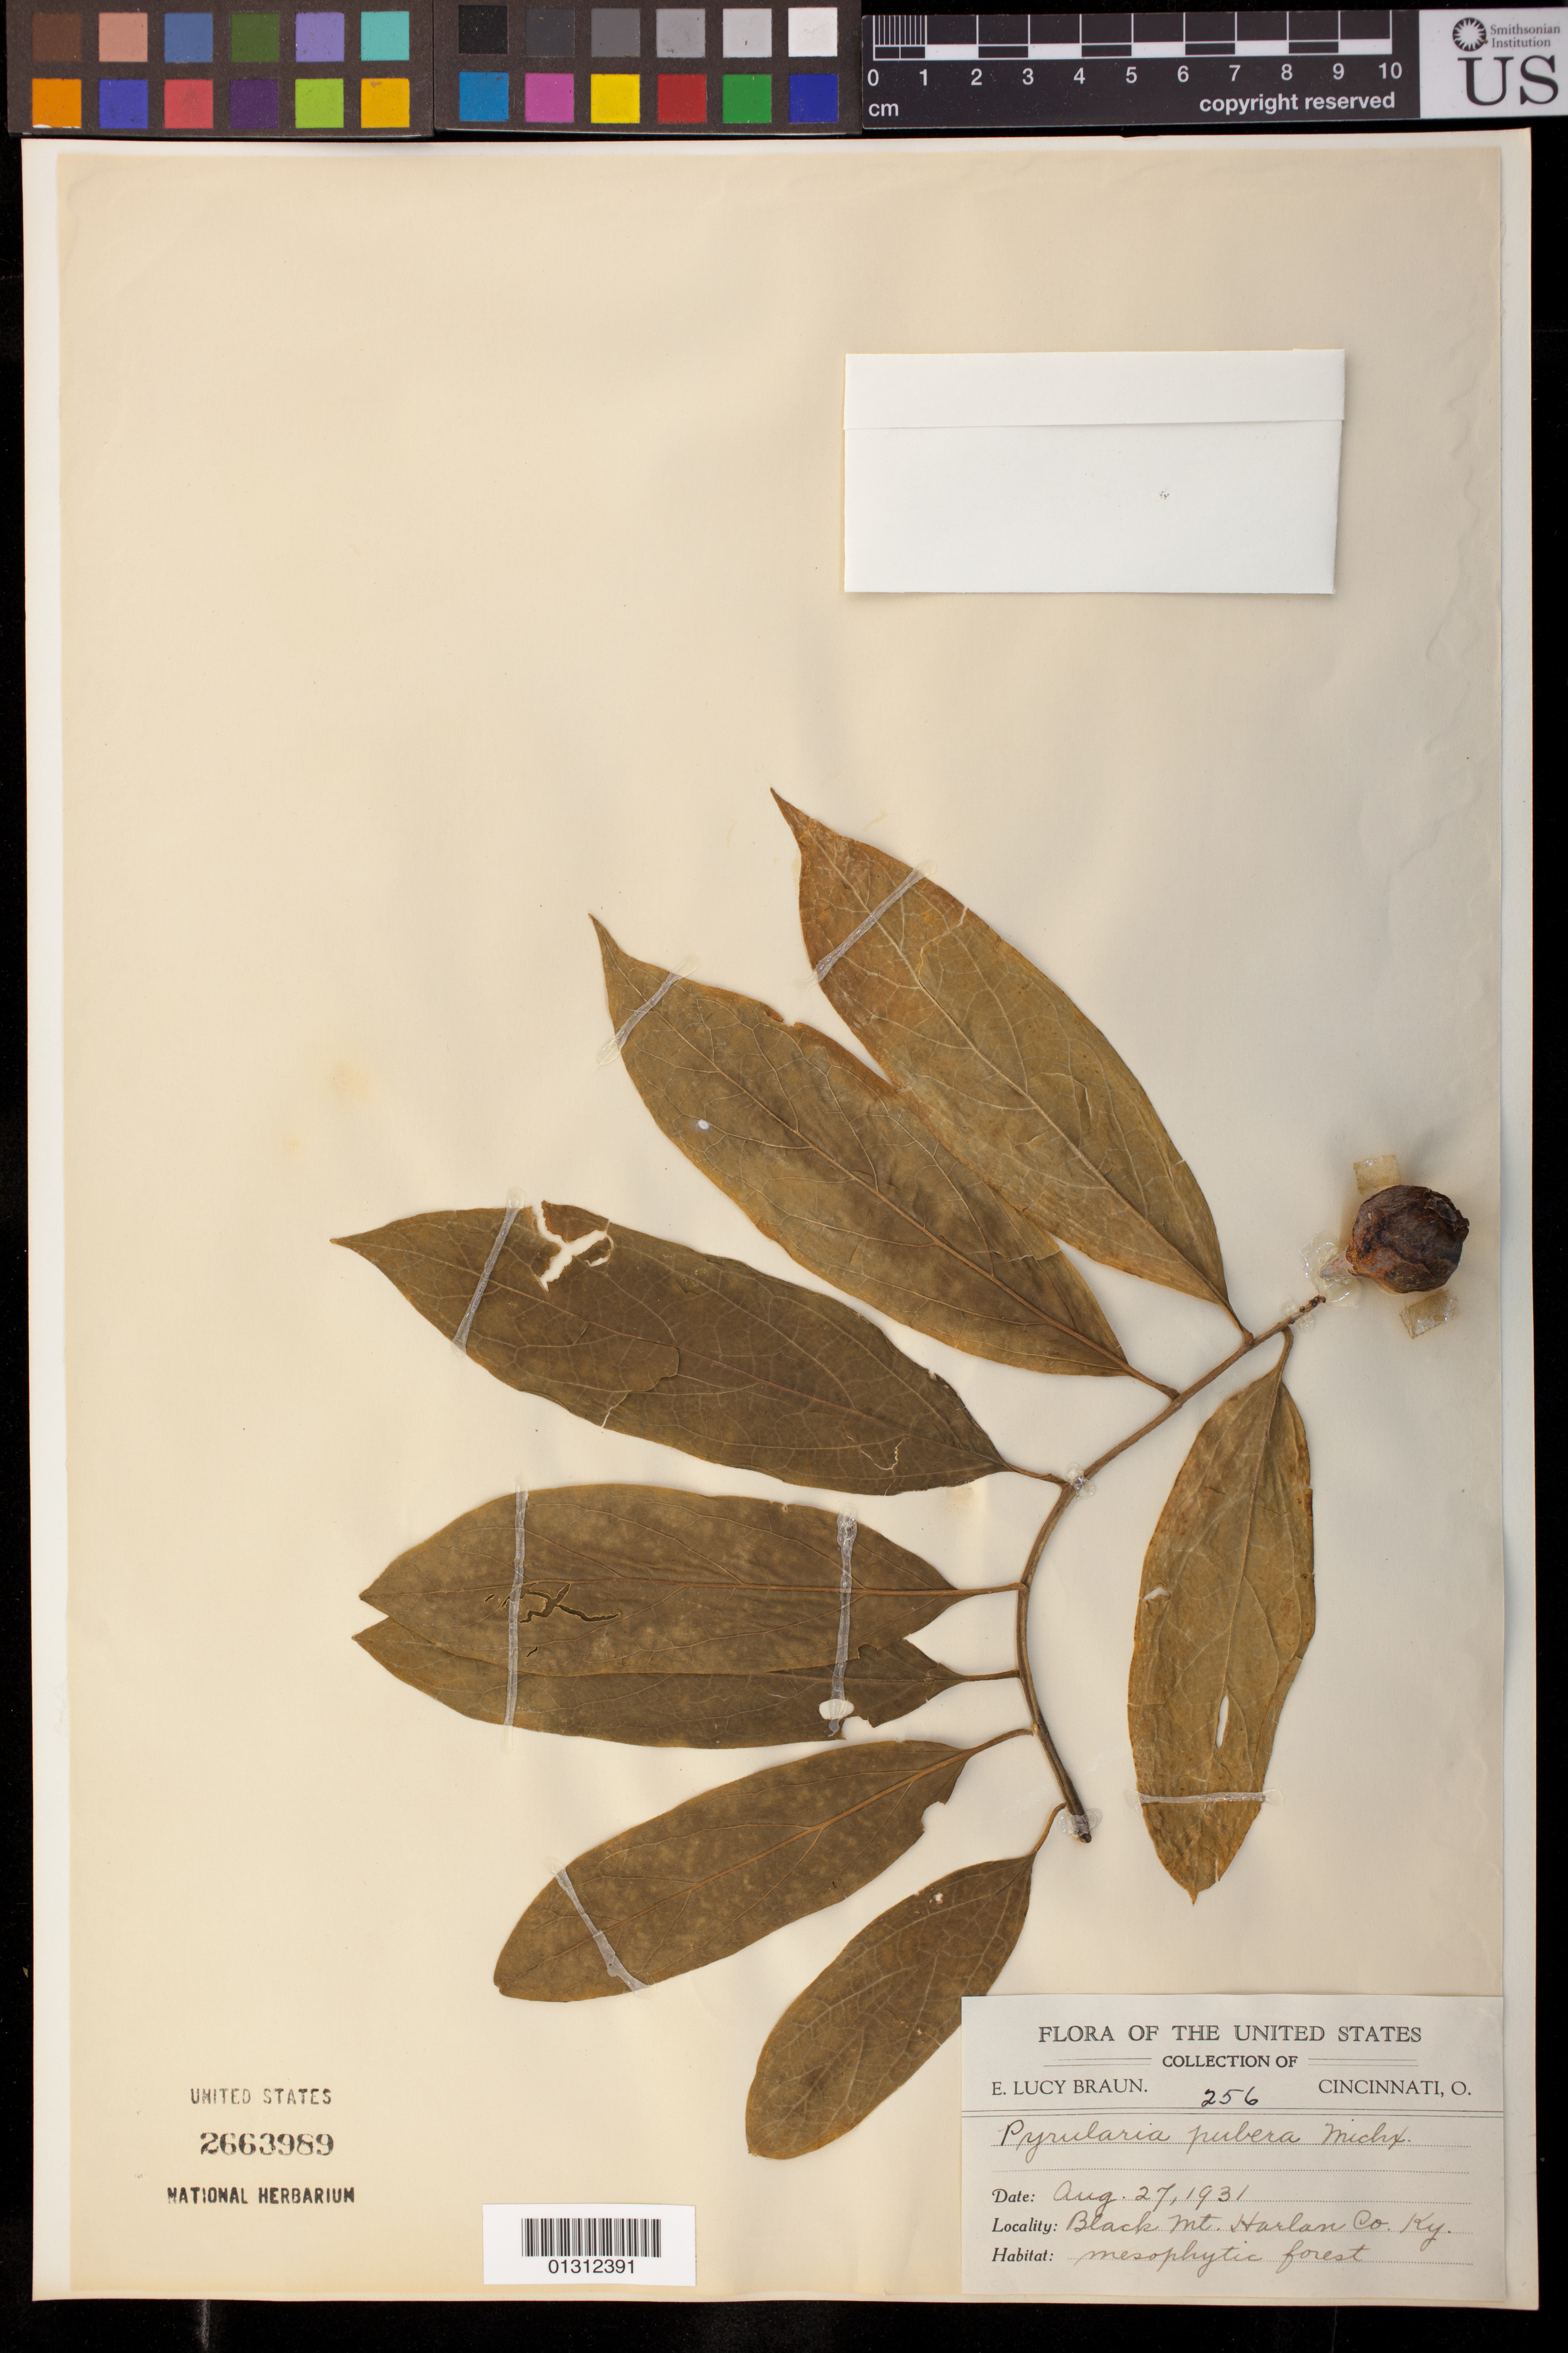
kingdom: Plantae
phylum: Tracheophyta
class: Magnoliopsida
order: Santalales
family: Cervantesiaceae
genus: Pyrularia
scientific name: Pyrularia pubera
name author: Michx.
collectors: E. L. Braun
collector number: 256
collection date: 1931-08-27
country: United States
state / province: Kentucky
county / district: Harlan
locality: Black Mt.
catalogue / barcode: US 2663989